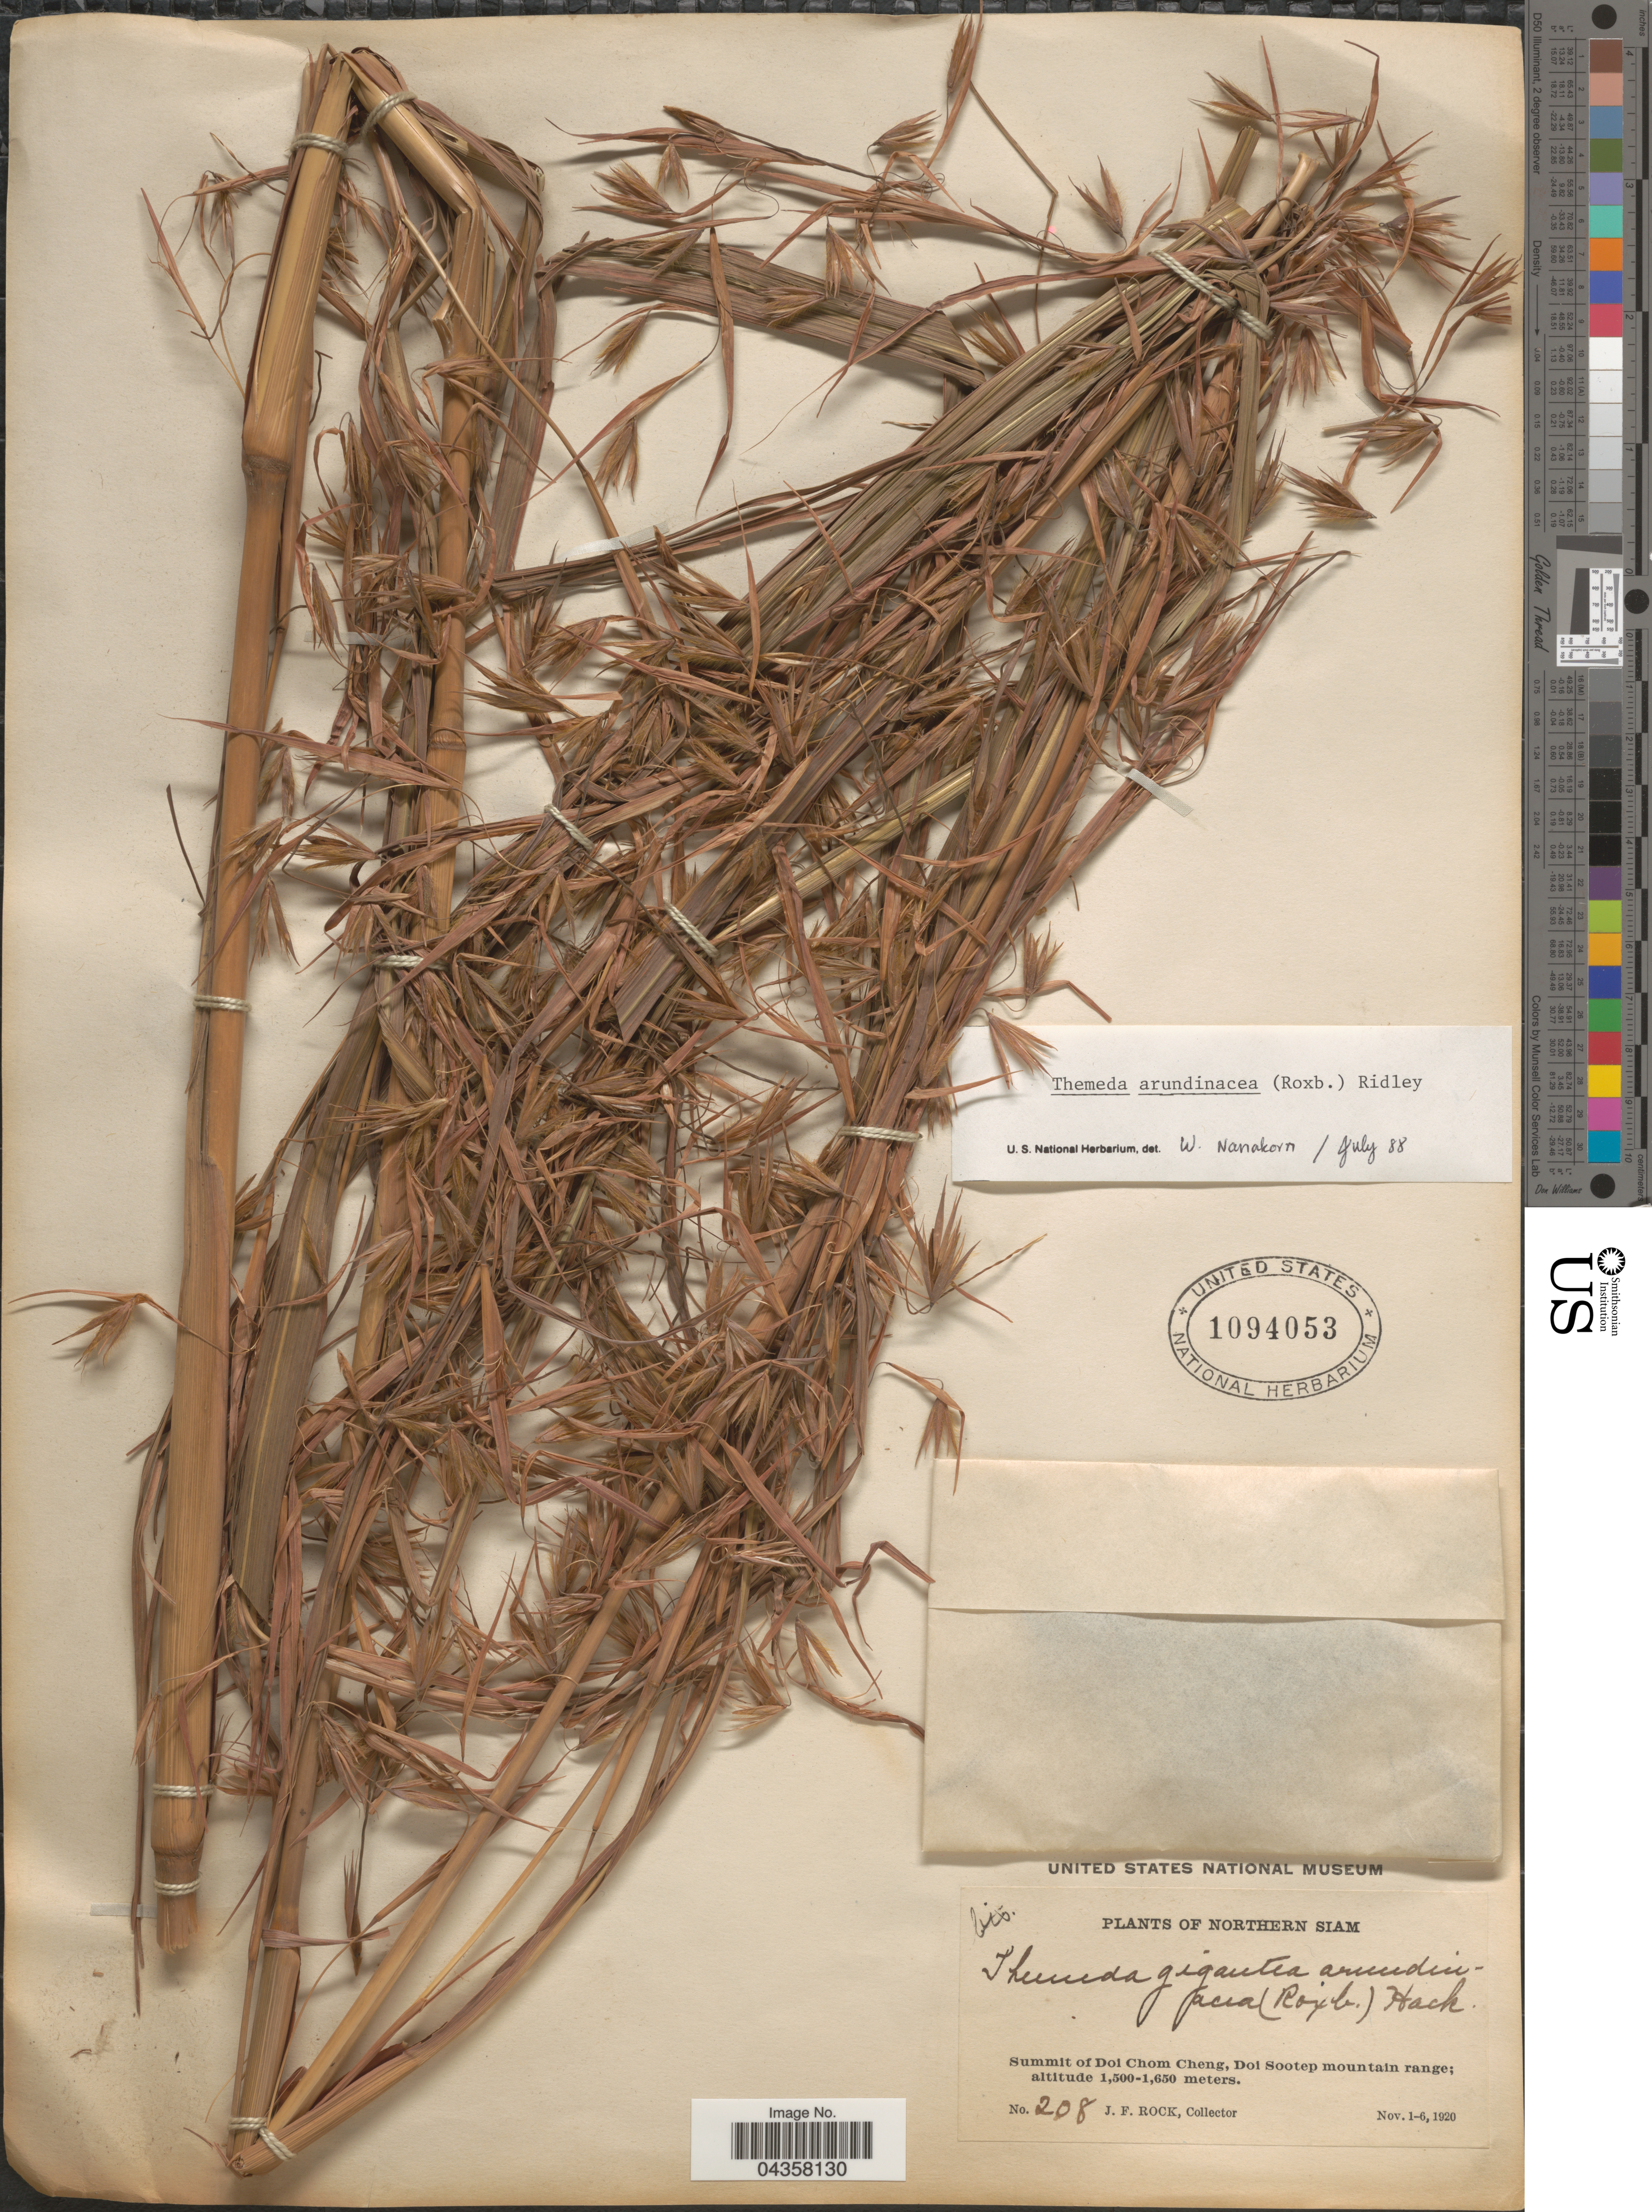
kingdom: Plantae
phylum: Tracheophyta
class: Liliopsida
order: Poales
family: Poaceae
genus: Themeda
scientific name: Themeda arundinacea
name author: (Roxb.) Ridl.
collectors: J. Rock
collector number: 208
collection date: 1920-11-01/1920-11-06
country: Thailand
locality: Northern Siam. Summit of Doi Chom Cheng, Doi Sootep mountain range.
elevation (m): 1500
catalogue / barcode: US 1094053